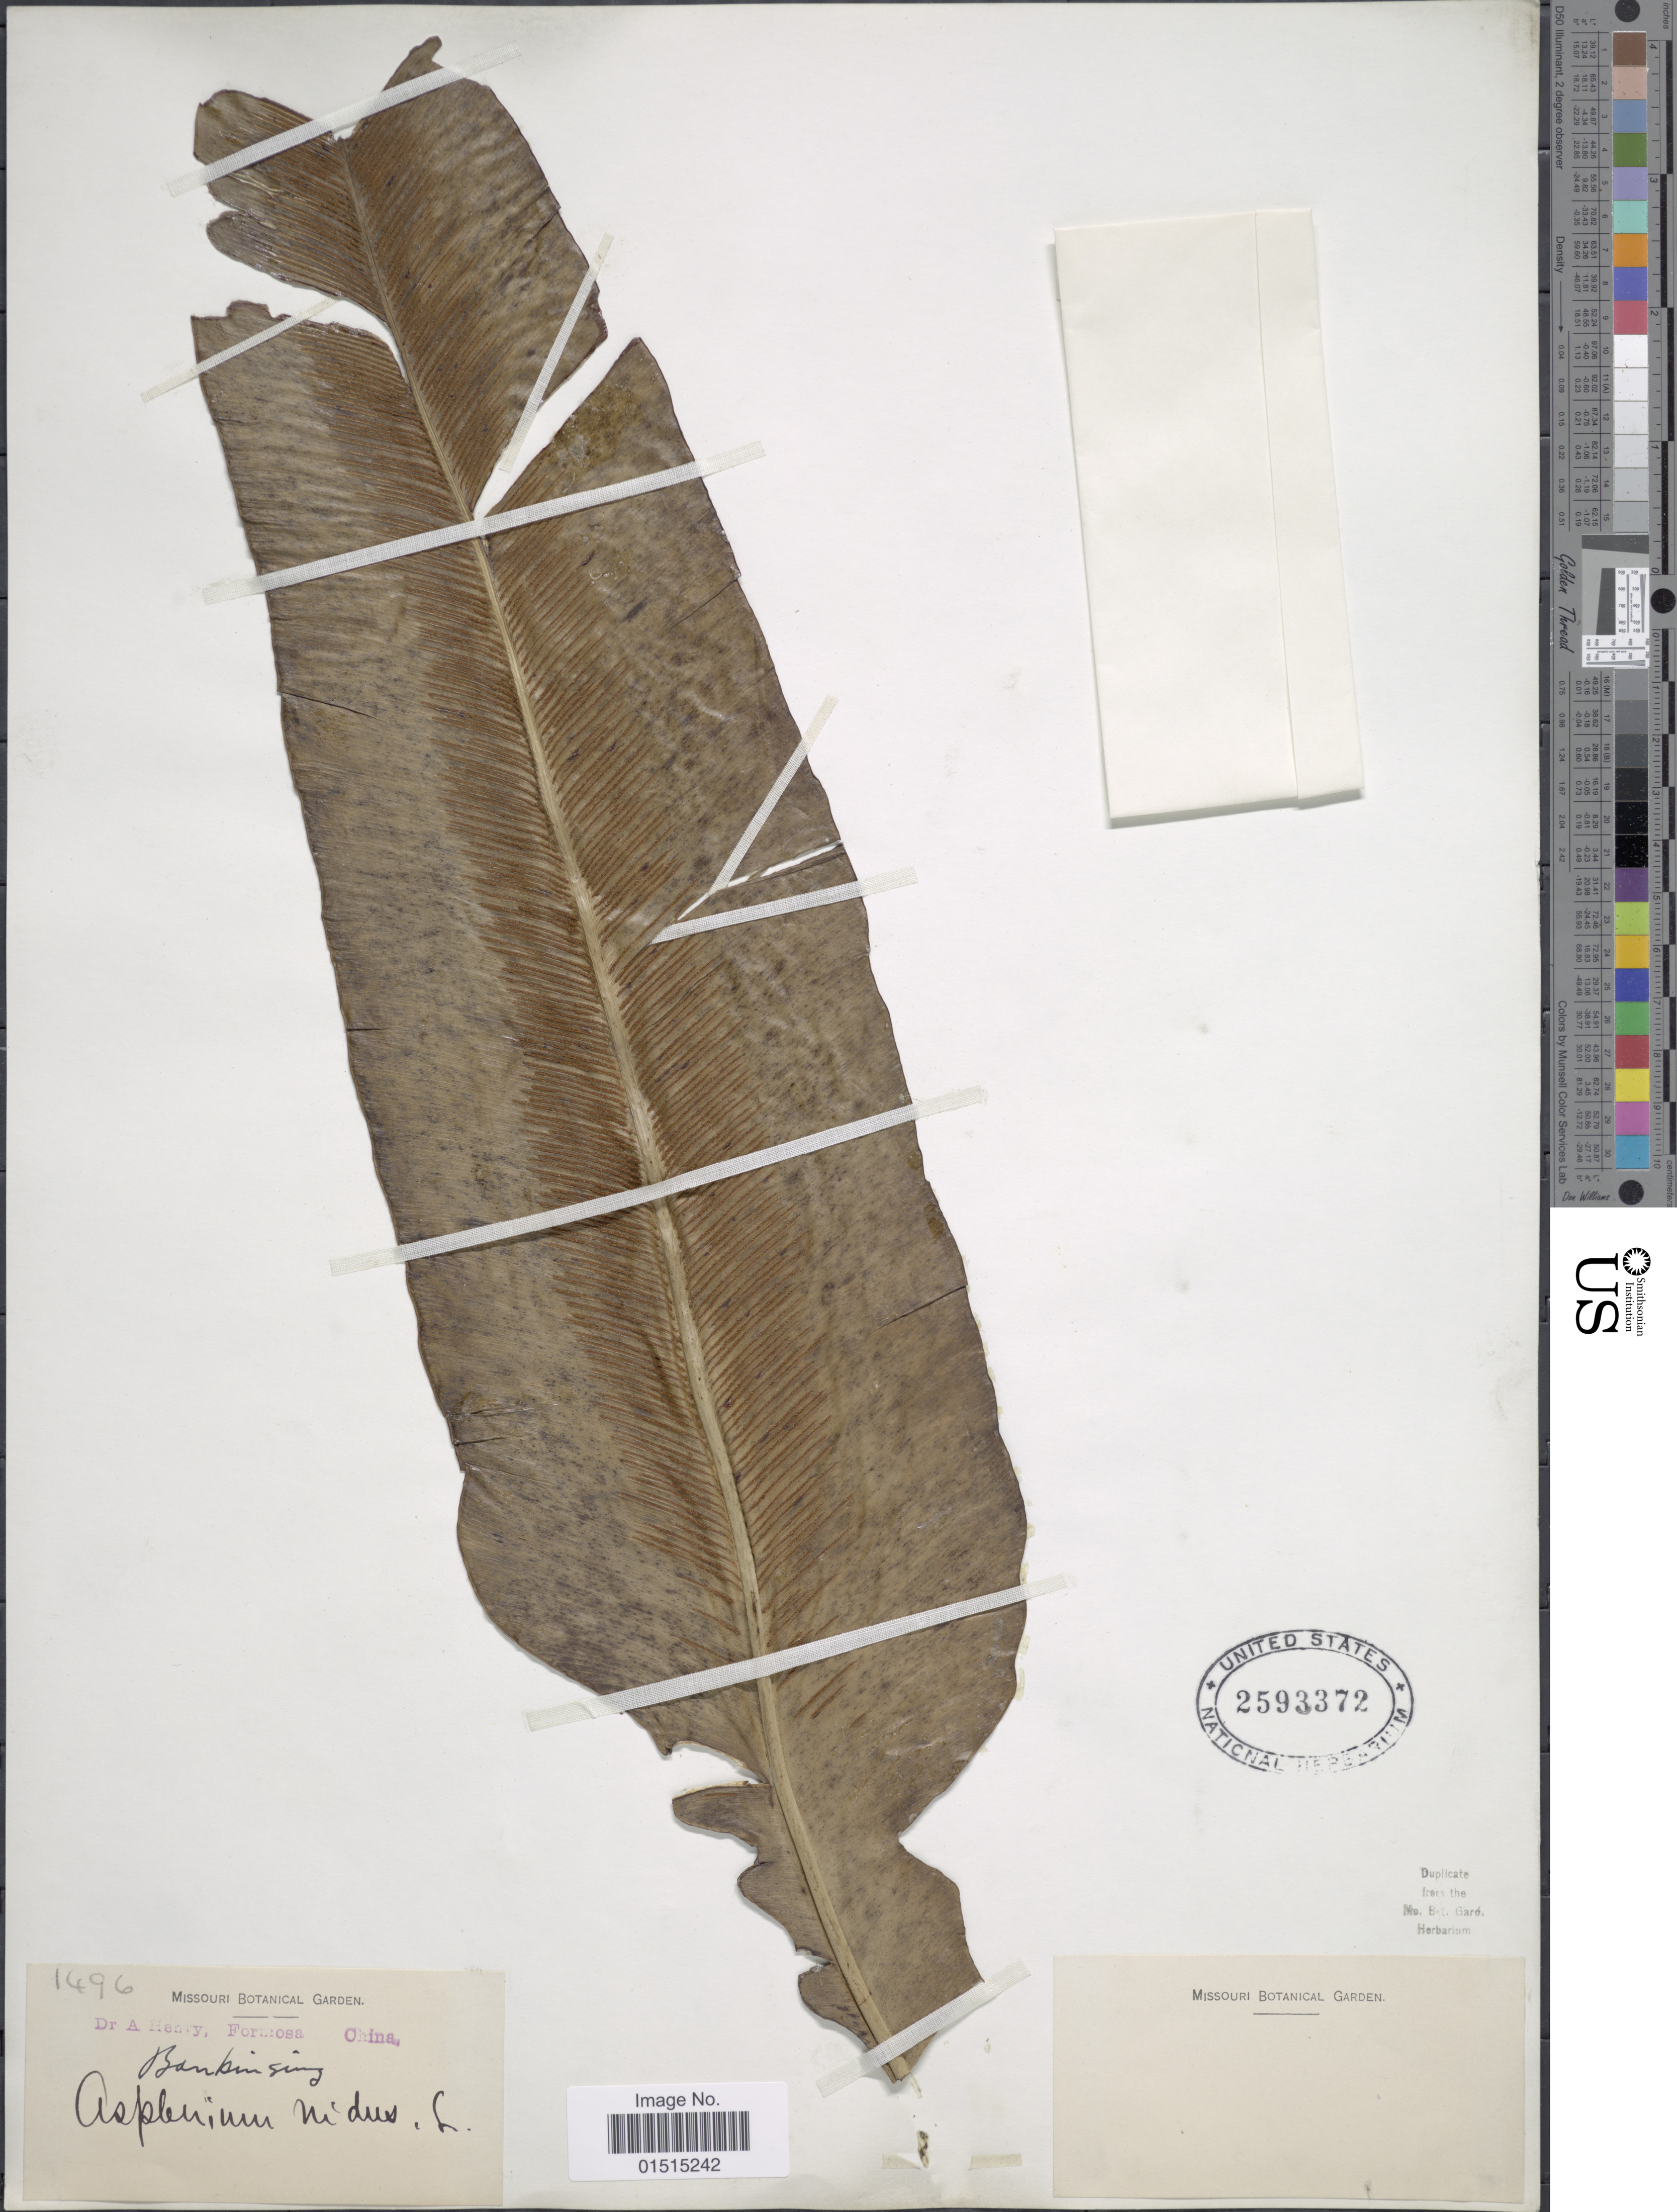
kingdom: Plantae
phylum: Tracheophyta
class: Polypodiopsida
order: Polypodiales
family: Aspleniaceae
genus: Asplenium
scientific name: Asplenium normale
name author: D. Don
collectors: A. Henry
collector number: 1496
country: Taiwan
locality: Formosa, China.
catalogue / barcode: US 2593372